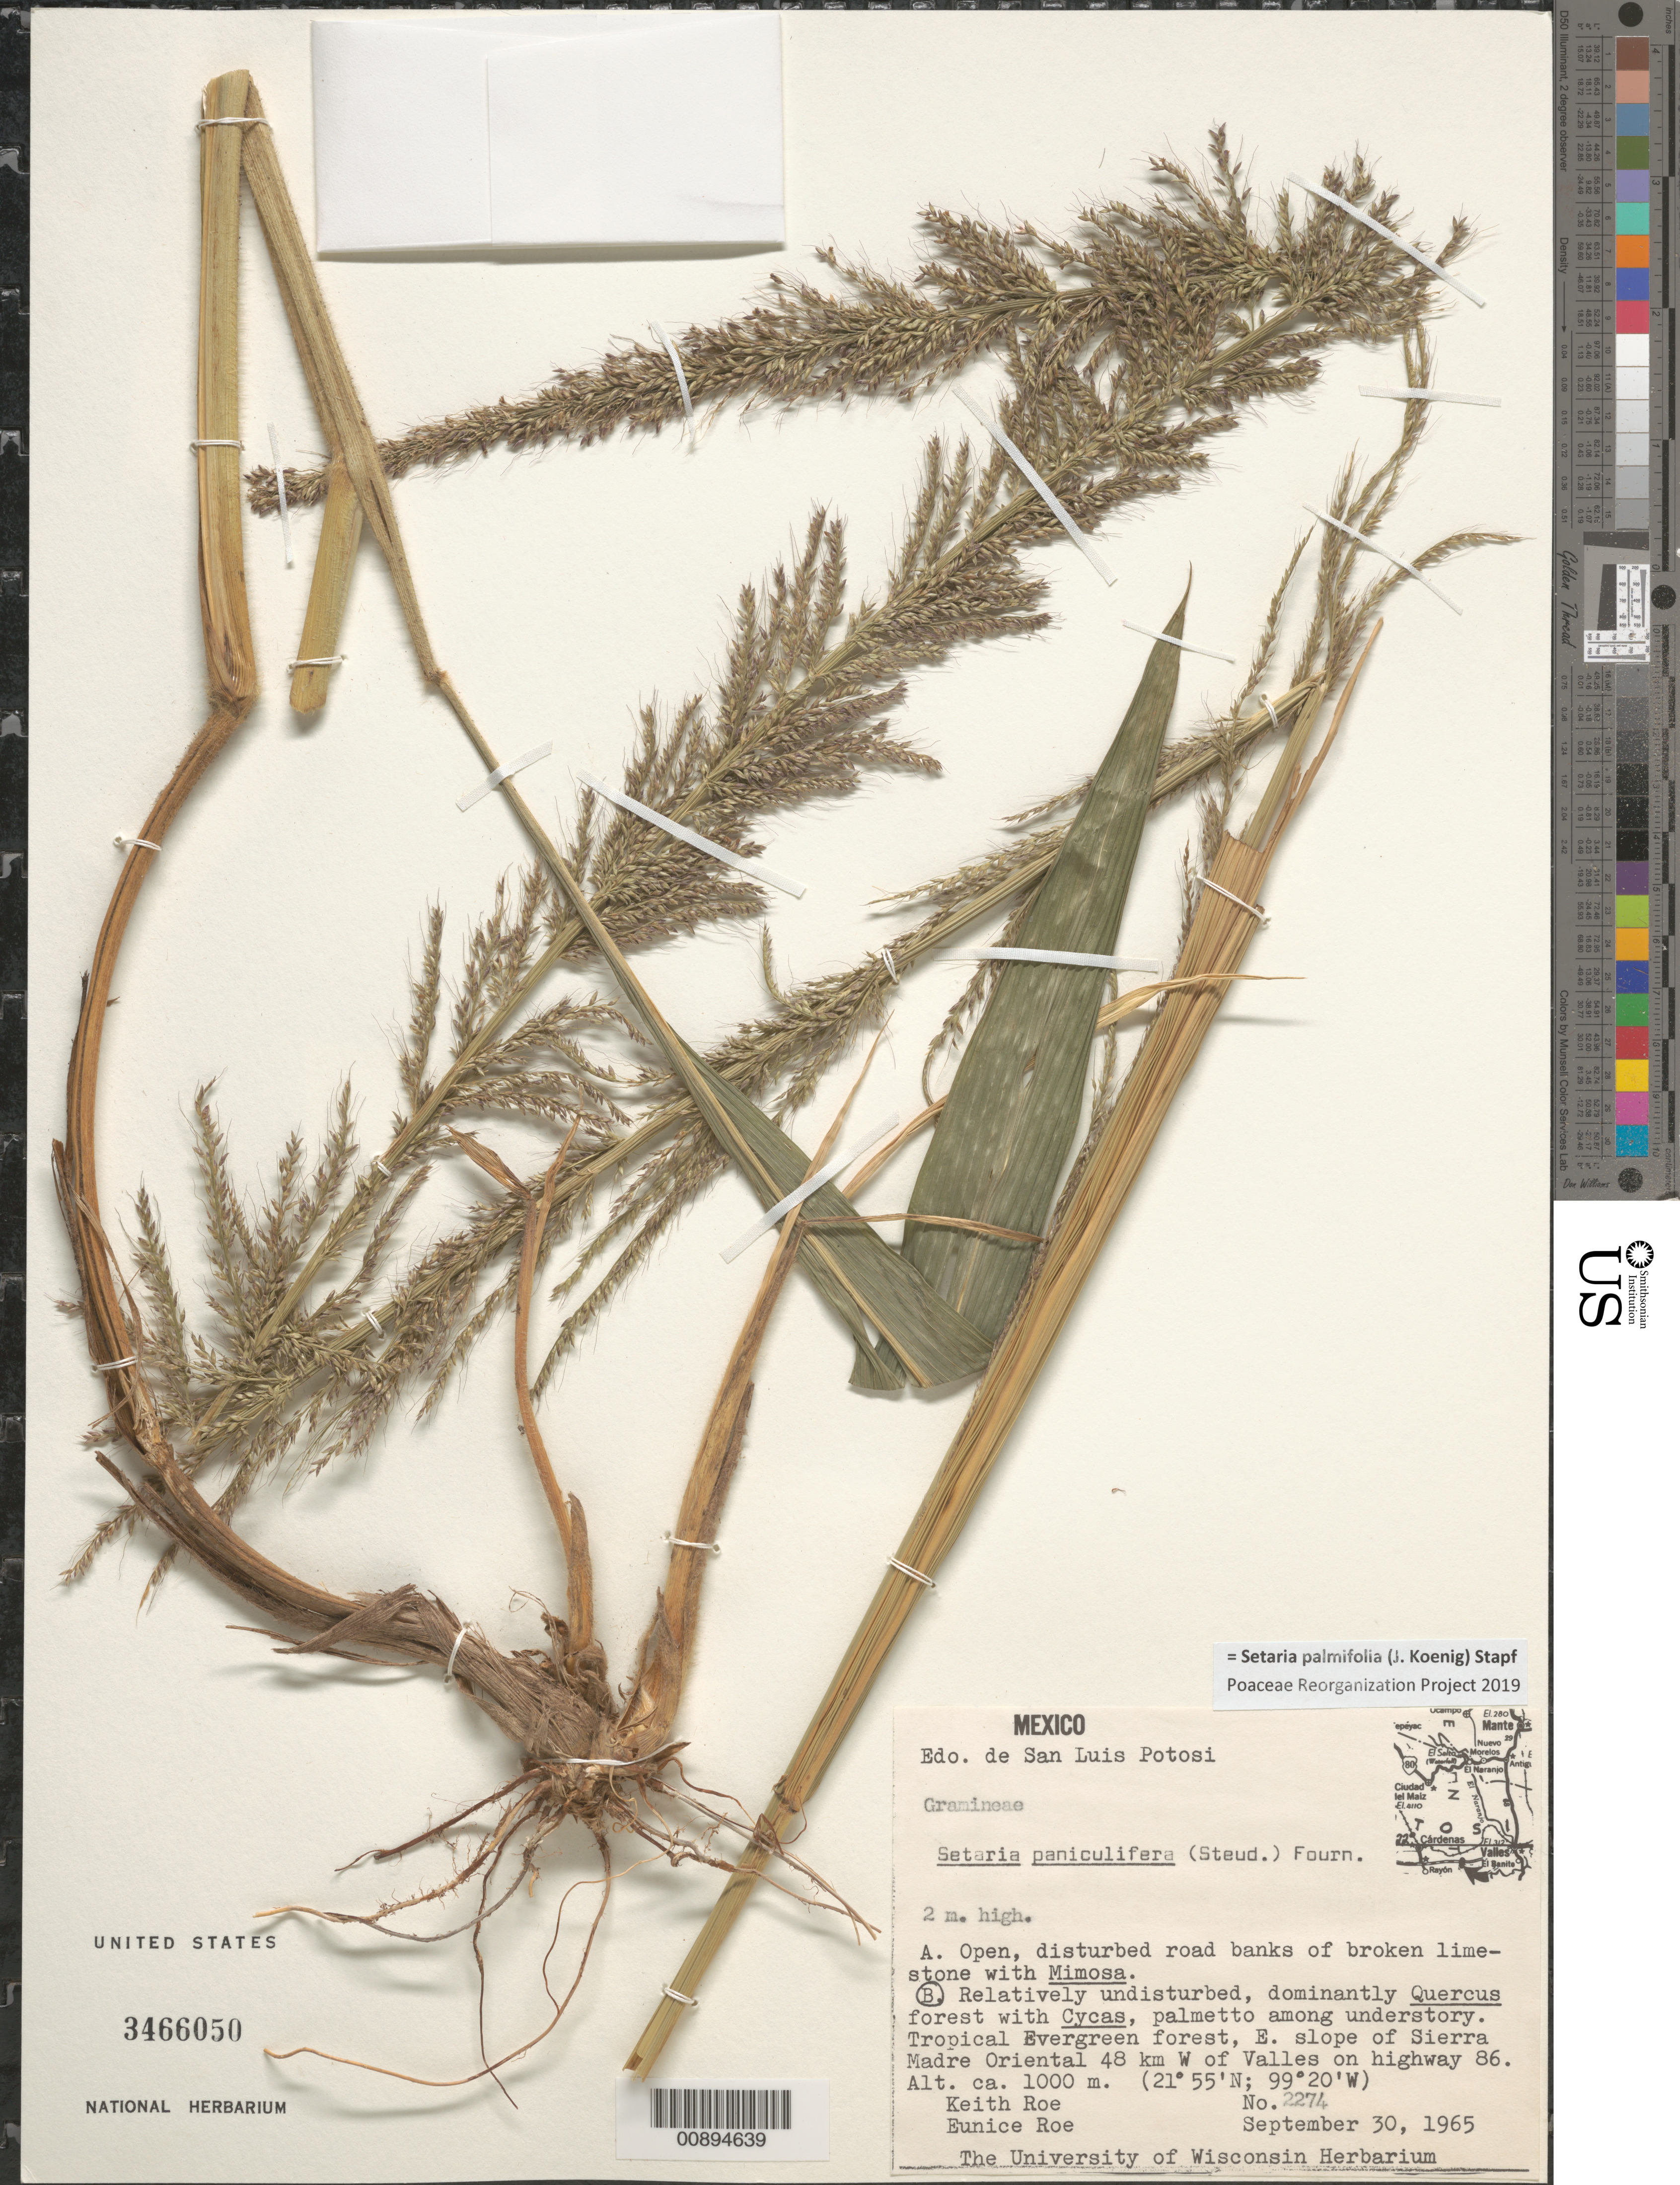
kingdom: Plantae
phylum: Tracheophyta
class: Liliopsida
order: Poales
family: Poaceae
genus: Setaria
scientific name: Setaria palmifolia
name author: (J. Koenig) Stapf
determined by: Poaceae Reorganization Project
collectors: K. E. Roe & E. Roe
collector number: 2274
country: Mexico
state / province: San Luis Potosí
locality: E of Sierra Madre oriental, W of Valles on Highway 86.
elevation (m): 1000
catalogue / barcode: US 3466050